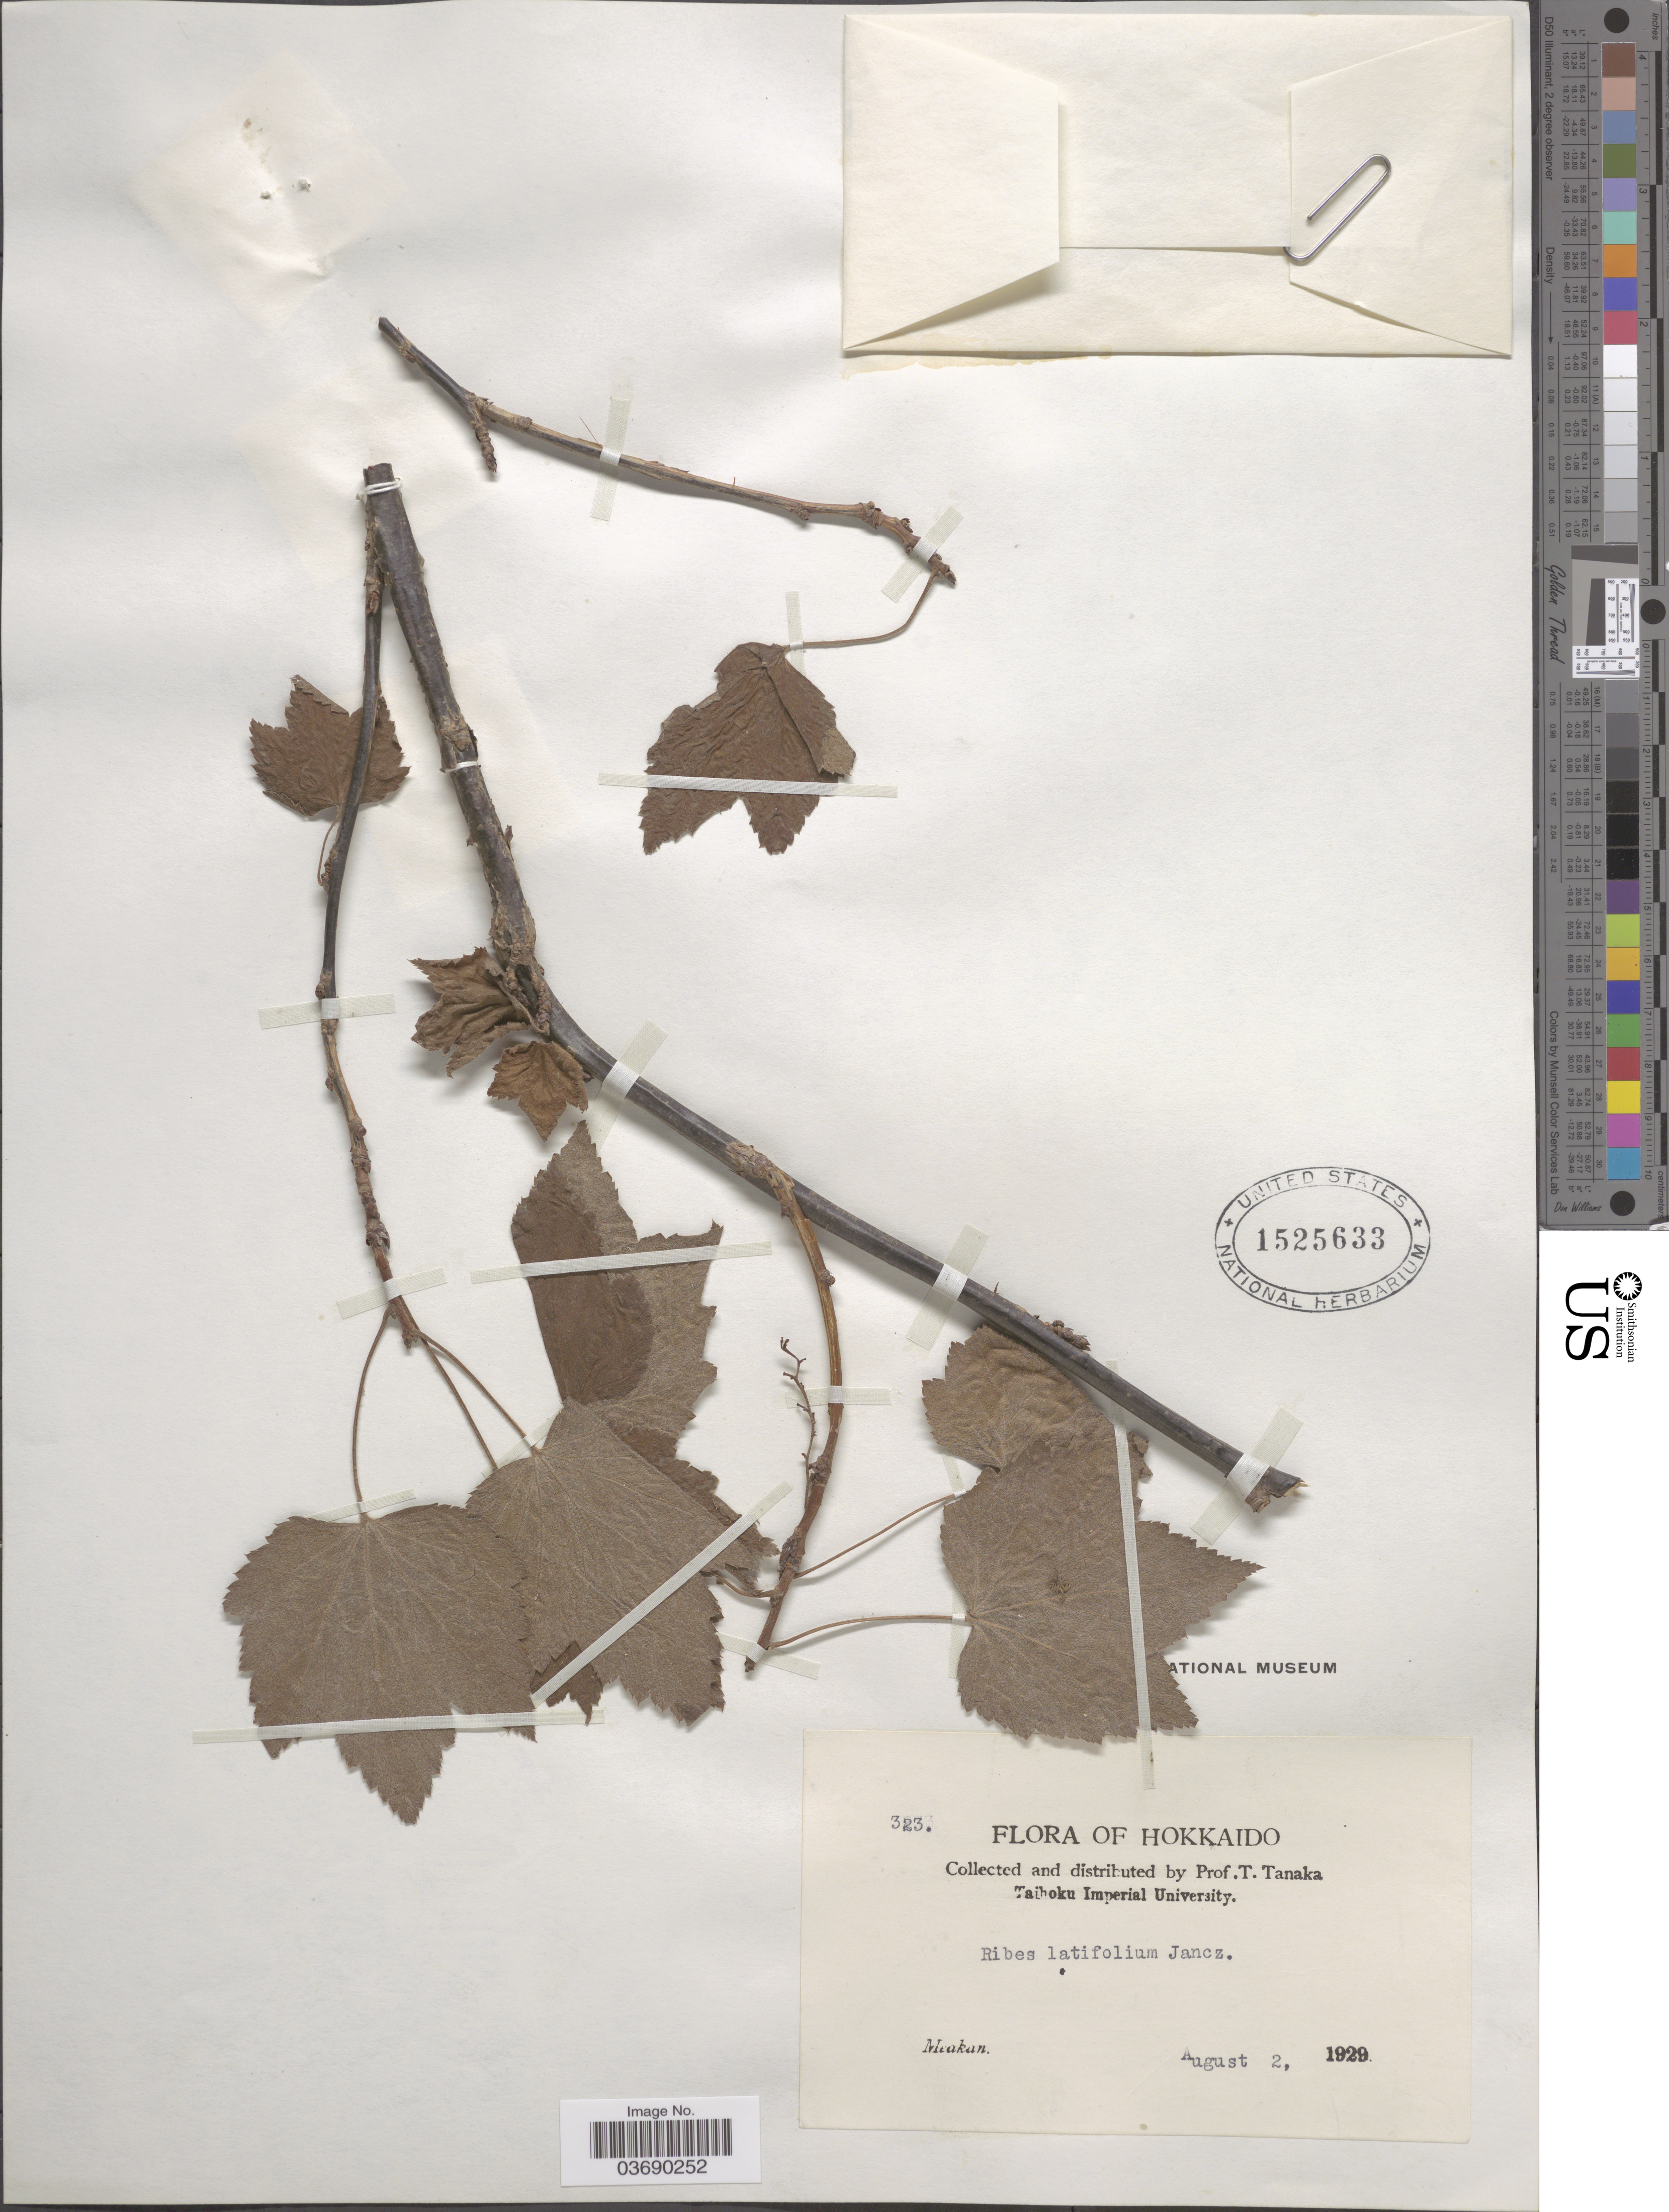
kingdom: Plantae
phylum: Tracheophyta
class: Magnoliopsida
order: Saxifragales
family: Grossulariaceae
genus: Ribes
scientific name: Ribes latifolium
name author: Jancz.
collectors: T. Tanaka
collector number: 323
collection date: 1929-08-02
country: Japan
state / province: Hokkaidō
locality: Meakan.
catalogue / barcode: US 1525633